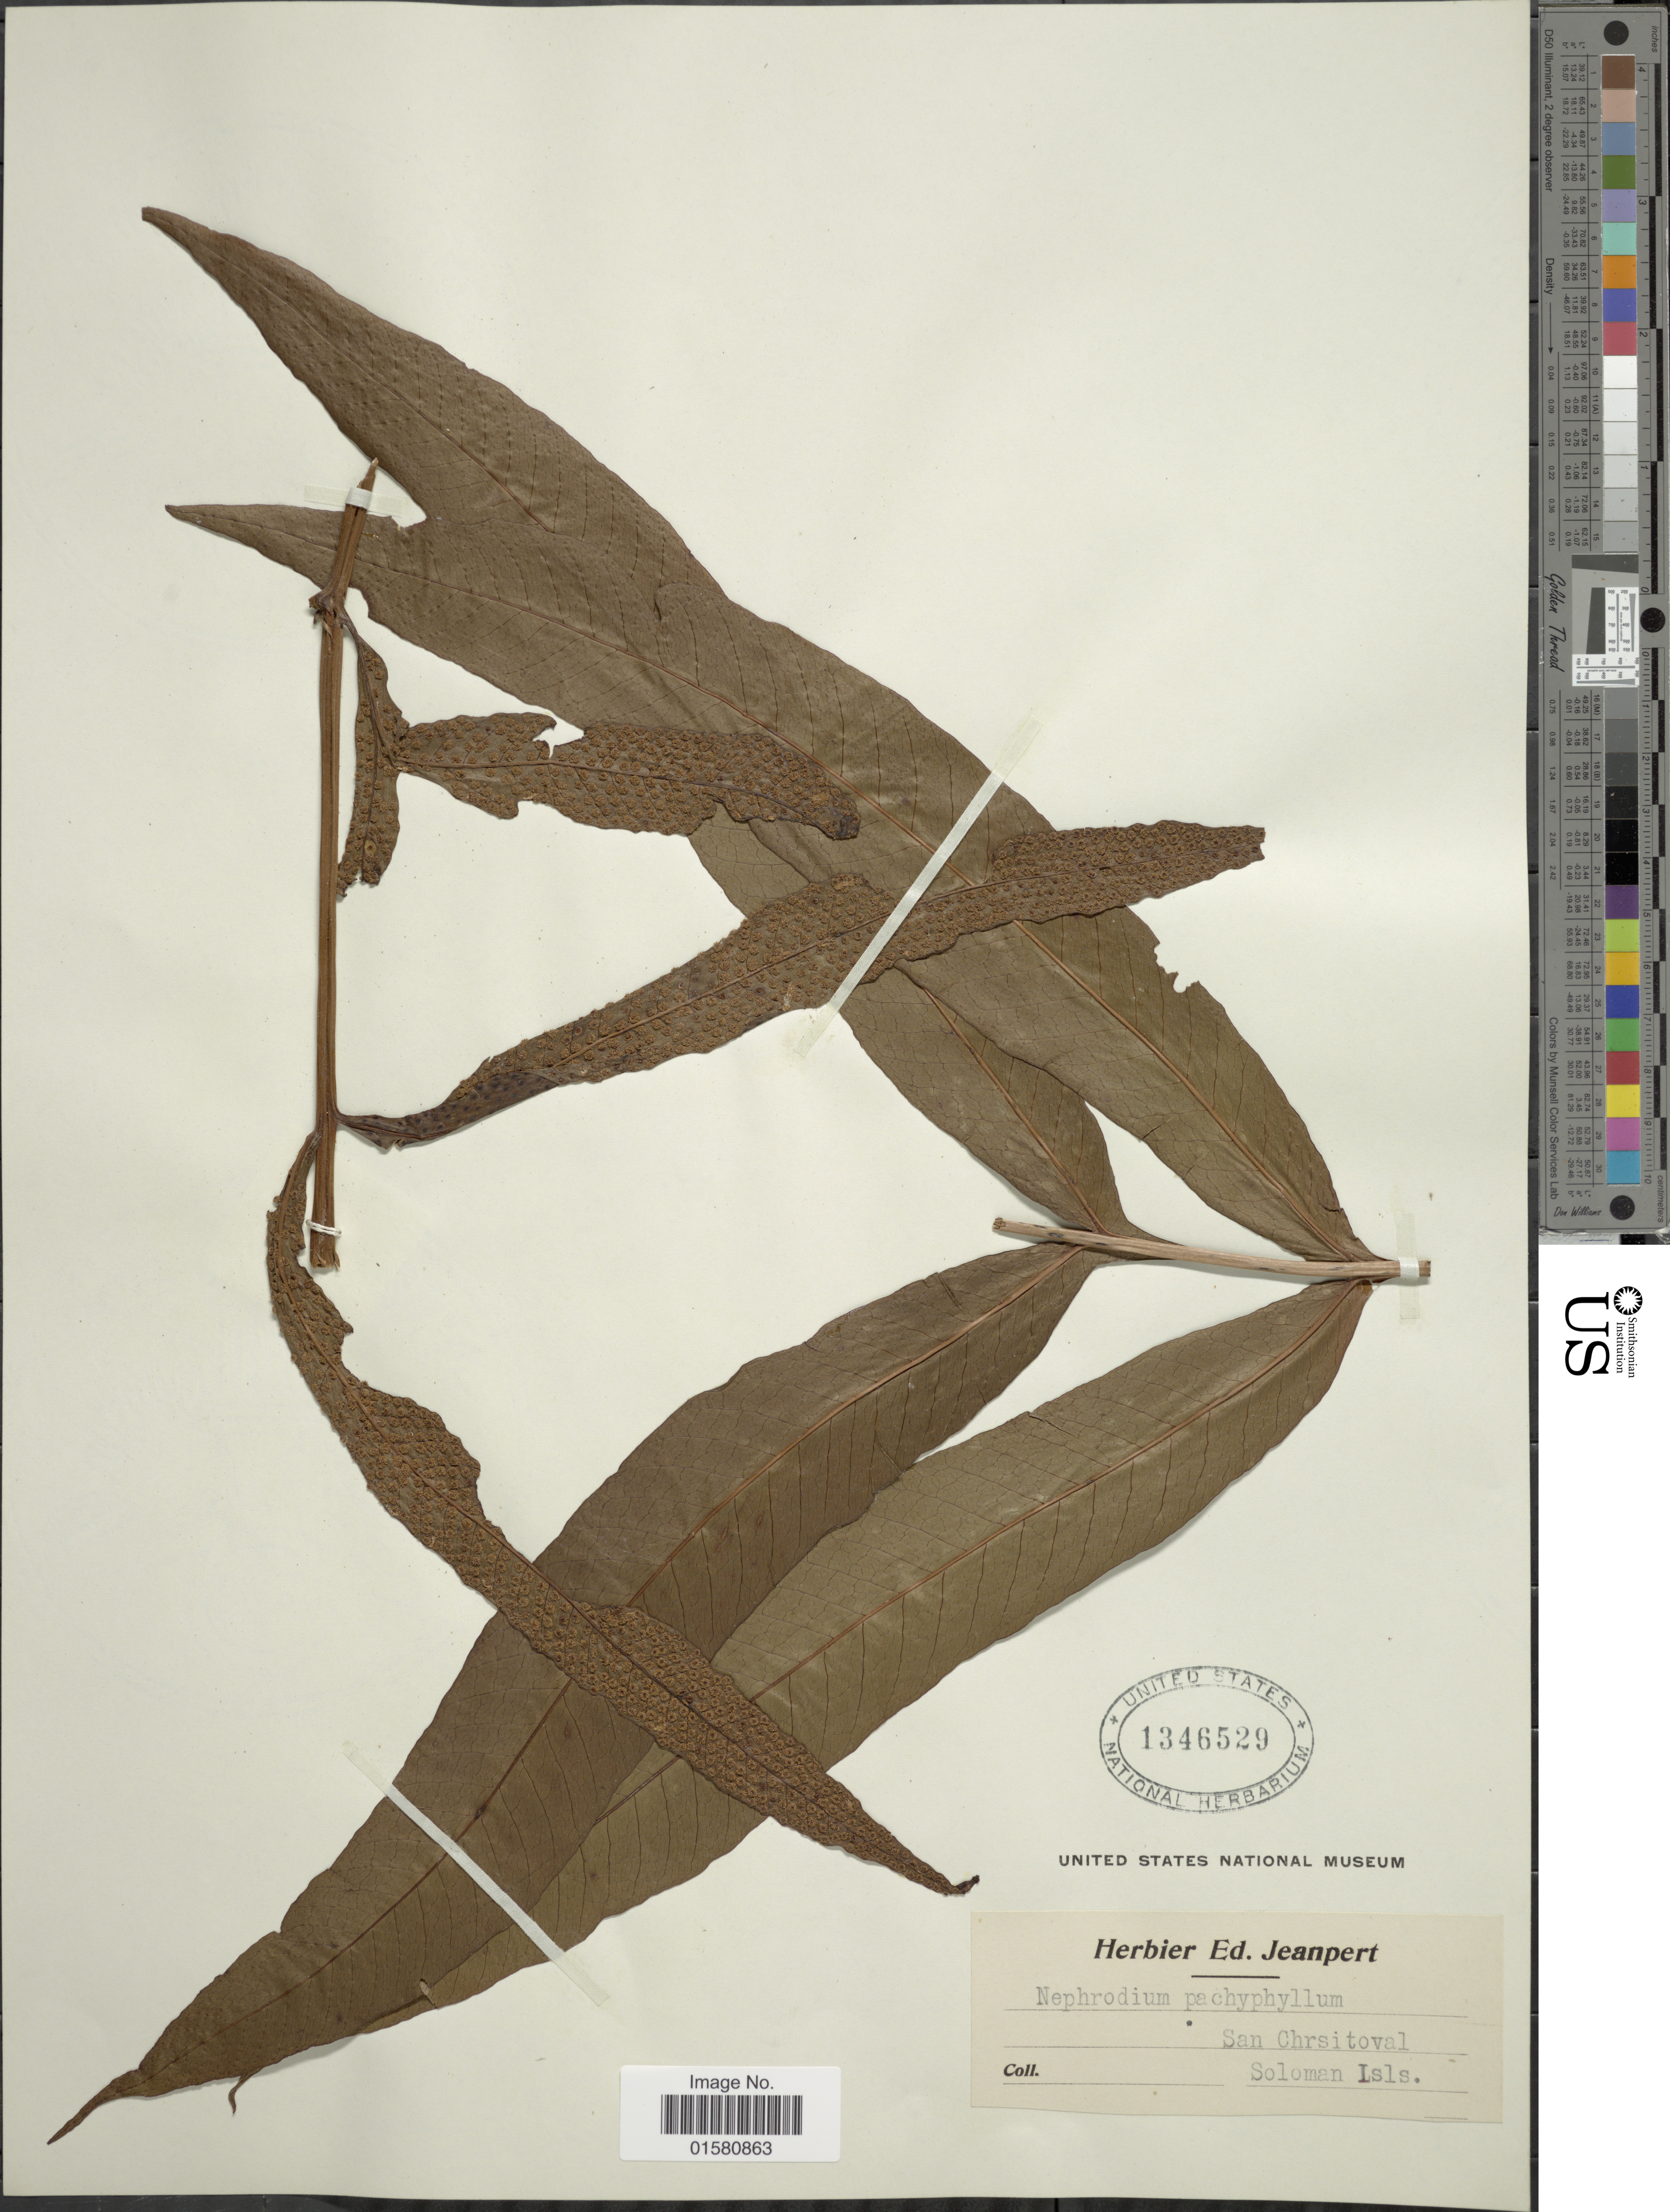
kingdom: Plantae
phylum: Tracheophyta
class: Polypodiopsida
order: Polypodiales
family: Tectariaceae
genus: Tectaria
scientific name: Tectaria crenata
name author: Cav.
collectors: ex herb. Ed. Jeanpert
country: Solomon Islands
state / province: Solomon Islands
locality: San Chrsitval, Solomon Isls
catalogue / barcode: US 1346529